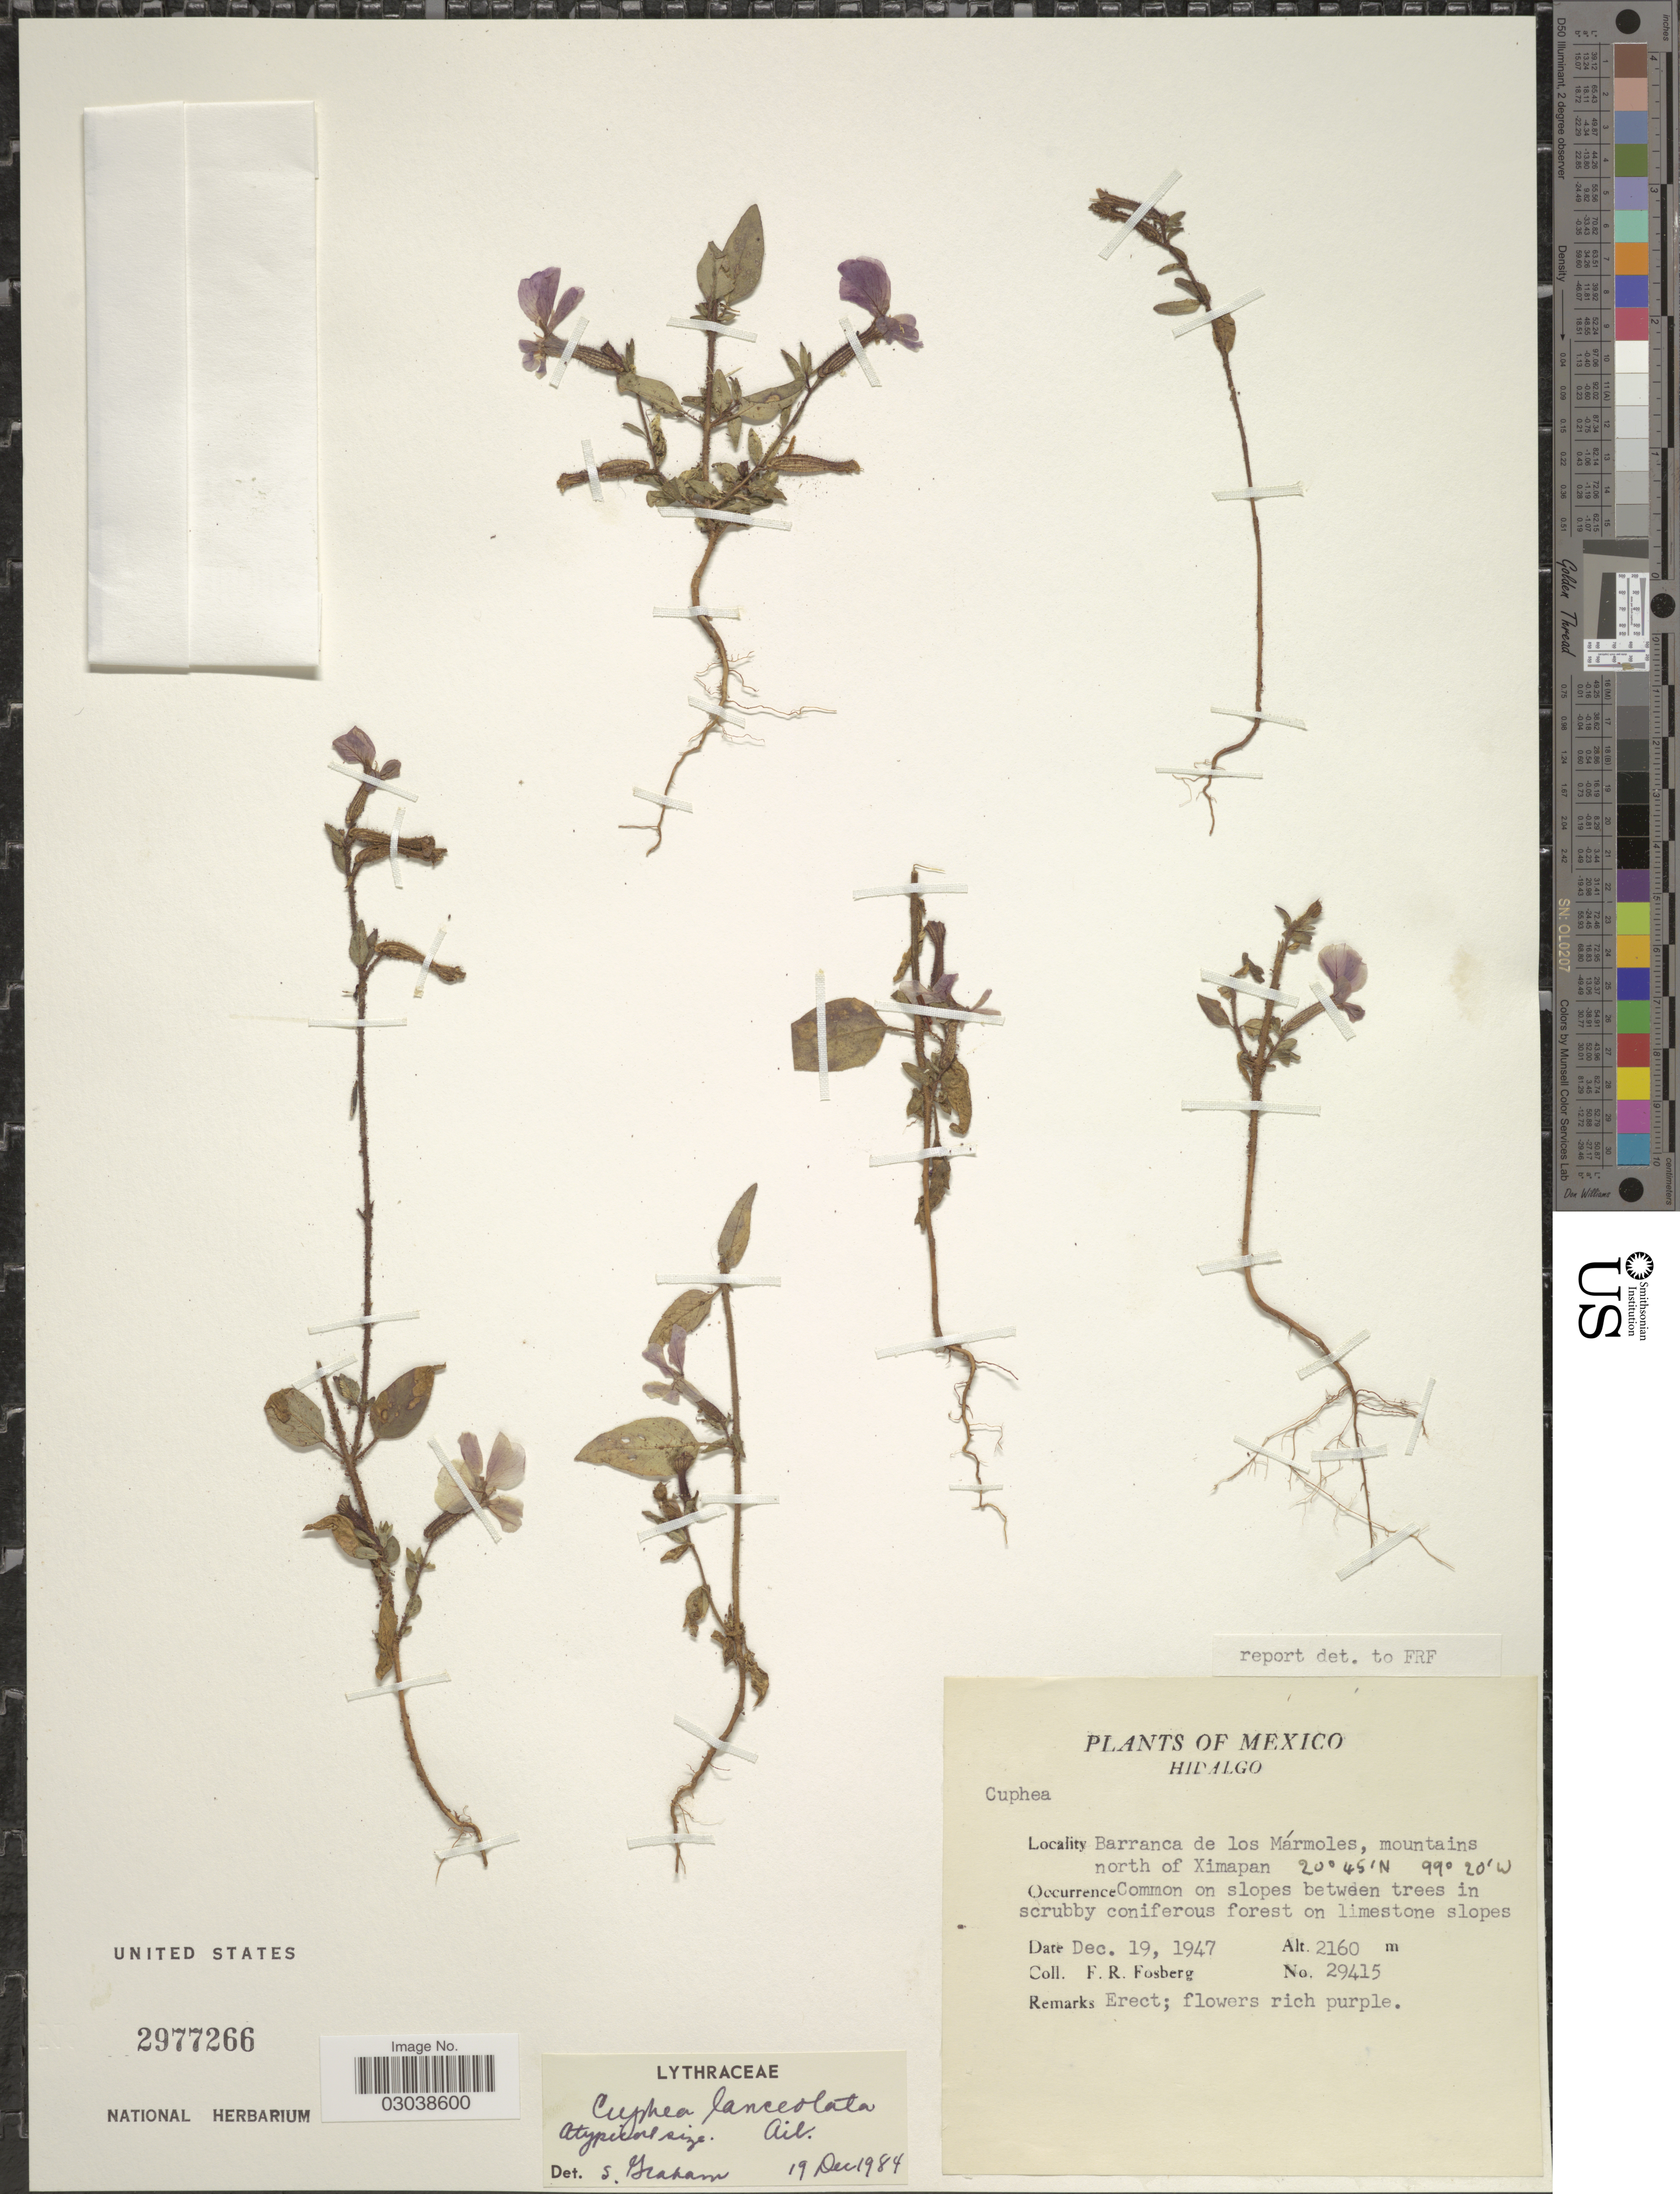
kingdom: Plantae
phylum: Tracheophyta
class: Magnoliopsida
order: Myrtales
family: Lythraceae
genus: Cuphea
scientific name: Cuphea lanceolata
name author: W.T. Aiton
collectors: F. R. Fosberg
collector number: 29415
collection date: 1947-12-19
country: Mexico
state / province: Hidalgo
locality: Barranca de los Mármoles, mountains north of Ximapan.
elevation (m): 2160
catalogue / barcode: US 2977266